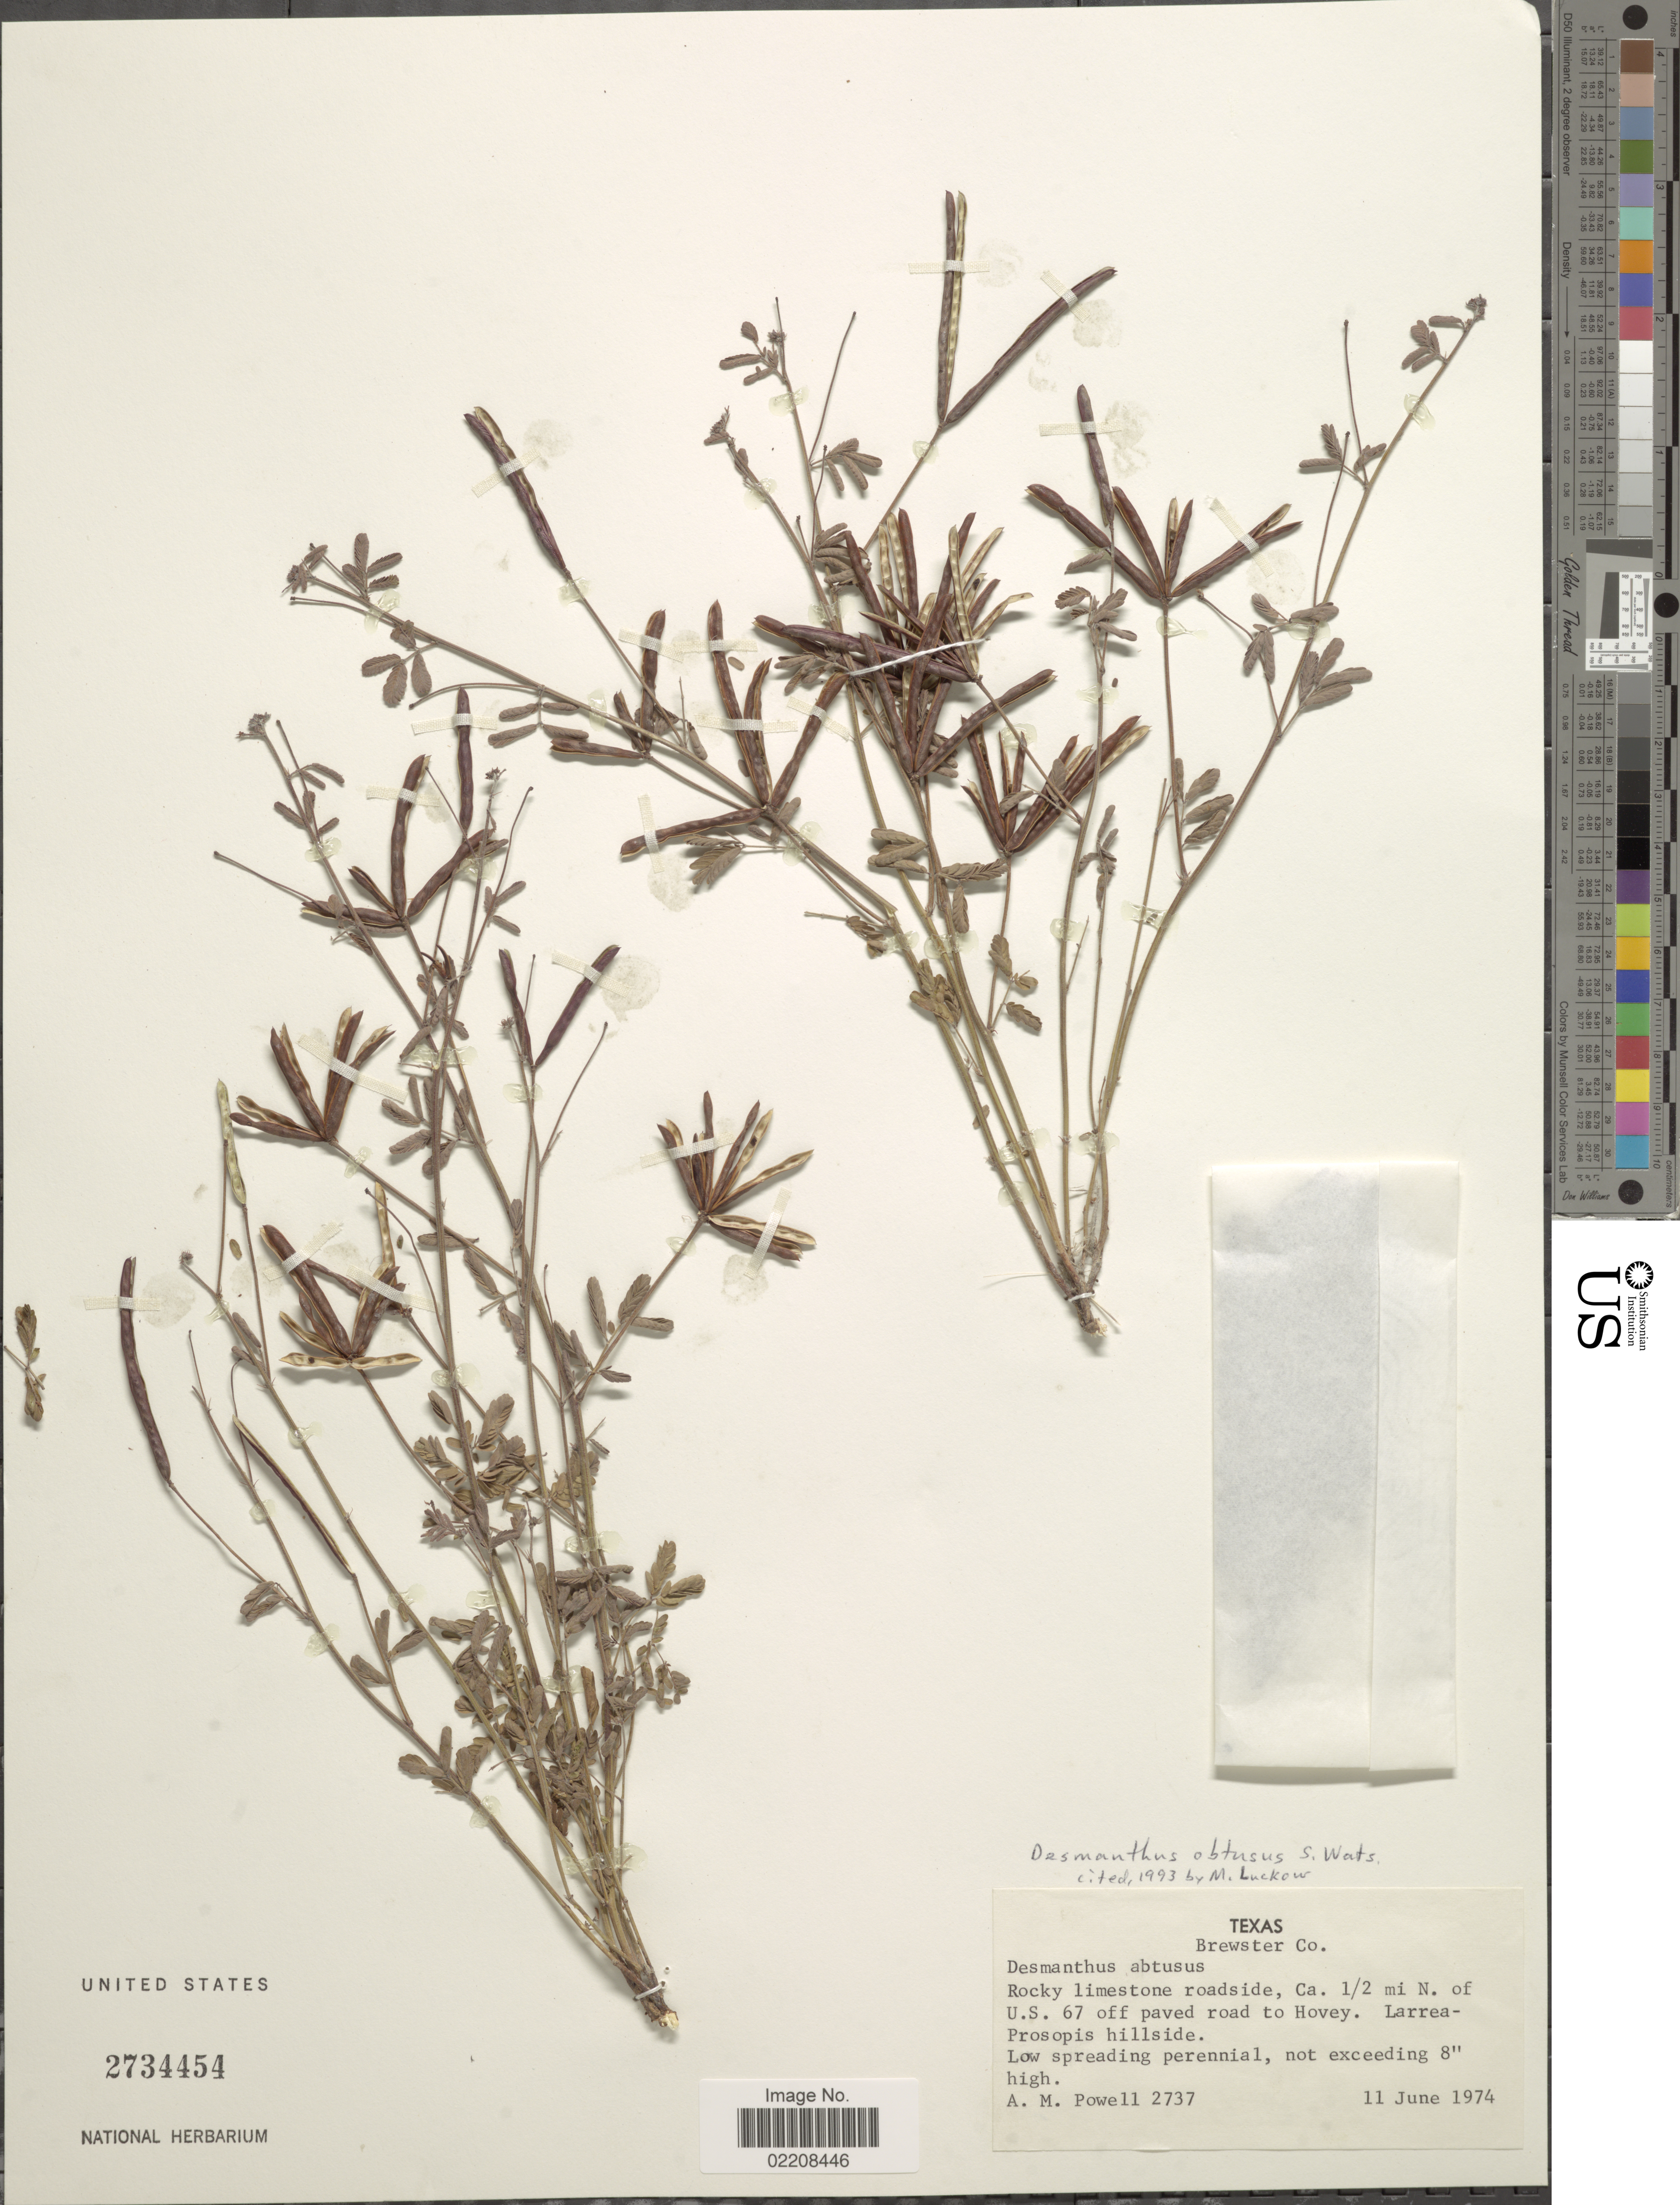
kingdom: Plantae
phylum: Tracheophyta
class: Magnoliopsida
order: Fabales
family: Fabaceae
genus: Desmanthus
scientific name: Desmanthus obtusus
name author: S. Watson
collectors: A. M. Powell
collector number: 2737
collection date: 1974-06-11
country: United States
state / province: Texas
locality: Brewster Co. Rocky limestone roadside, Ca. 1/2 mi N. of U.S. 67 off paved road to Hovey. Larrea-Prosopis hillsides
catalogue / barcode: US 2734454